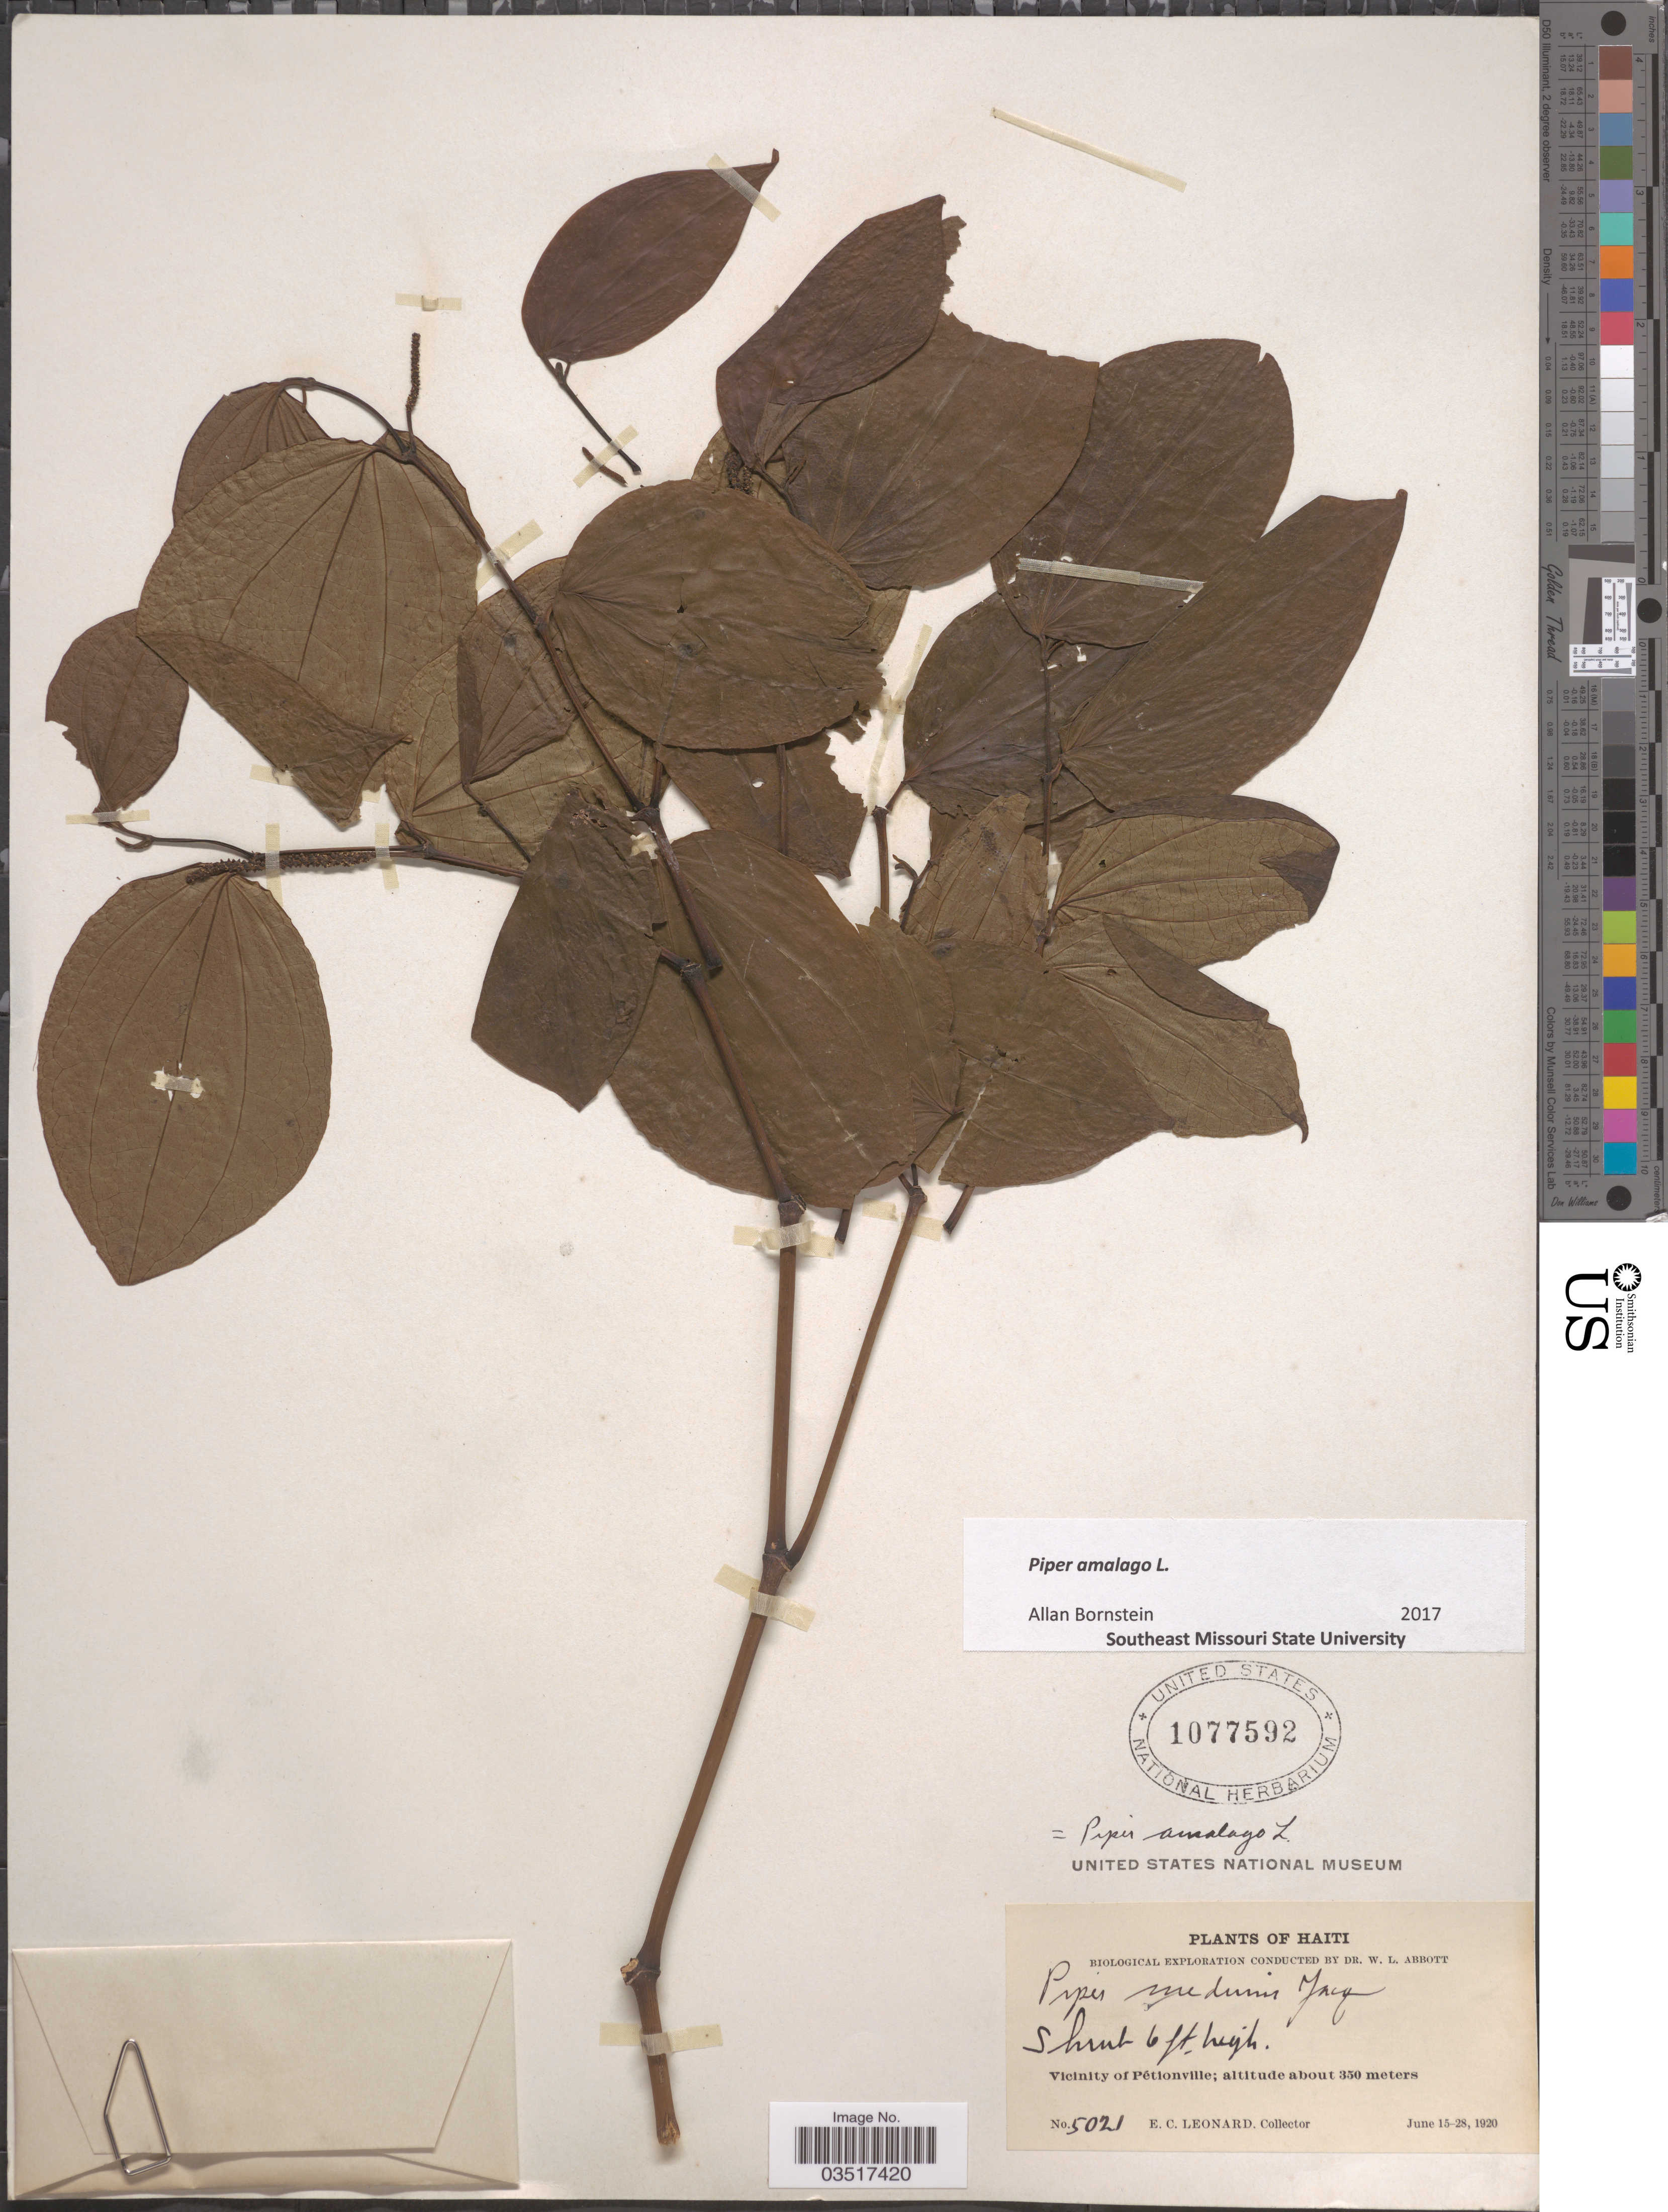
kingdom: Plantae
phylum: Tracheophyta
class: Magnoliopsida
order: Piperales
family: Piperaceae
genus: Piper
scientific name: Piper amalago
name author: L.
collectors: E. C. Leonard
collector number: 5021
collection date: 1920-06-15/1920-06-28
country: Haiti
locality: Vicinity of Pétionville.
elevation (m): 350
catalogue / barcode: US 1077592